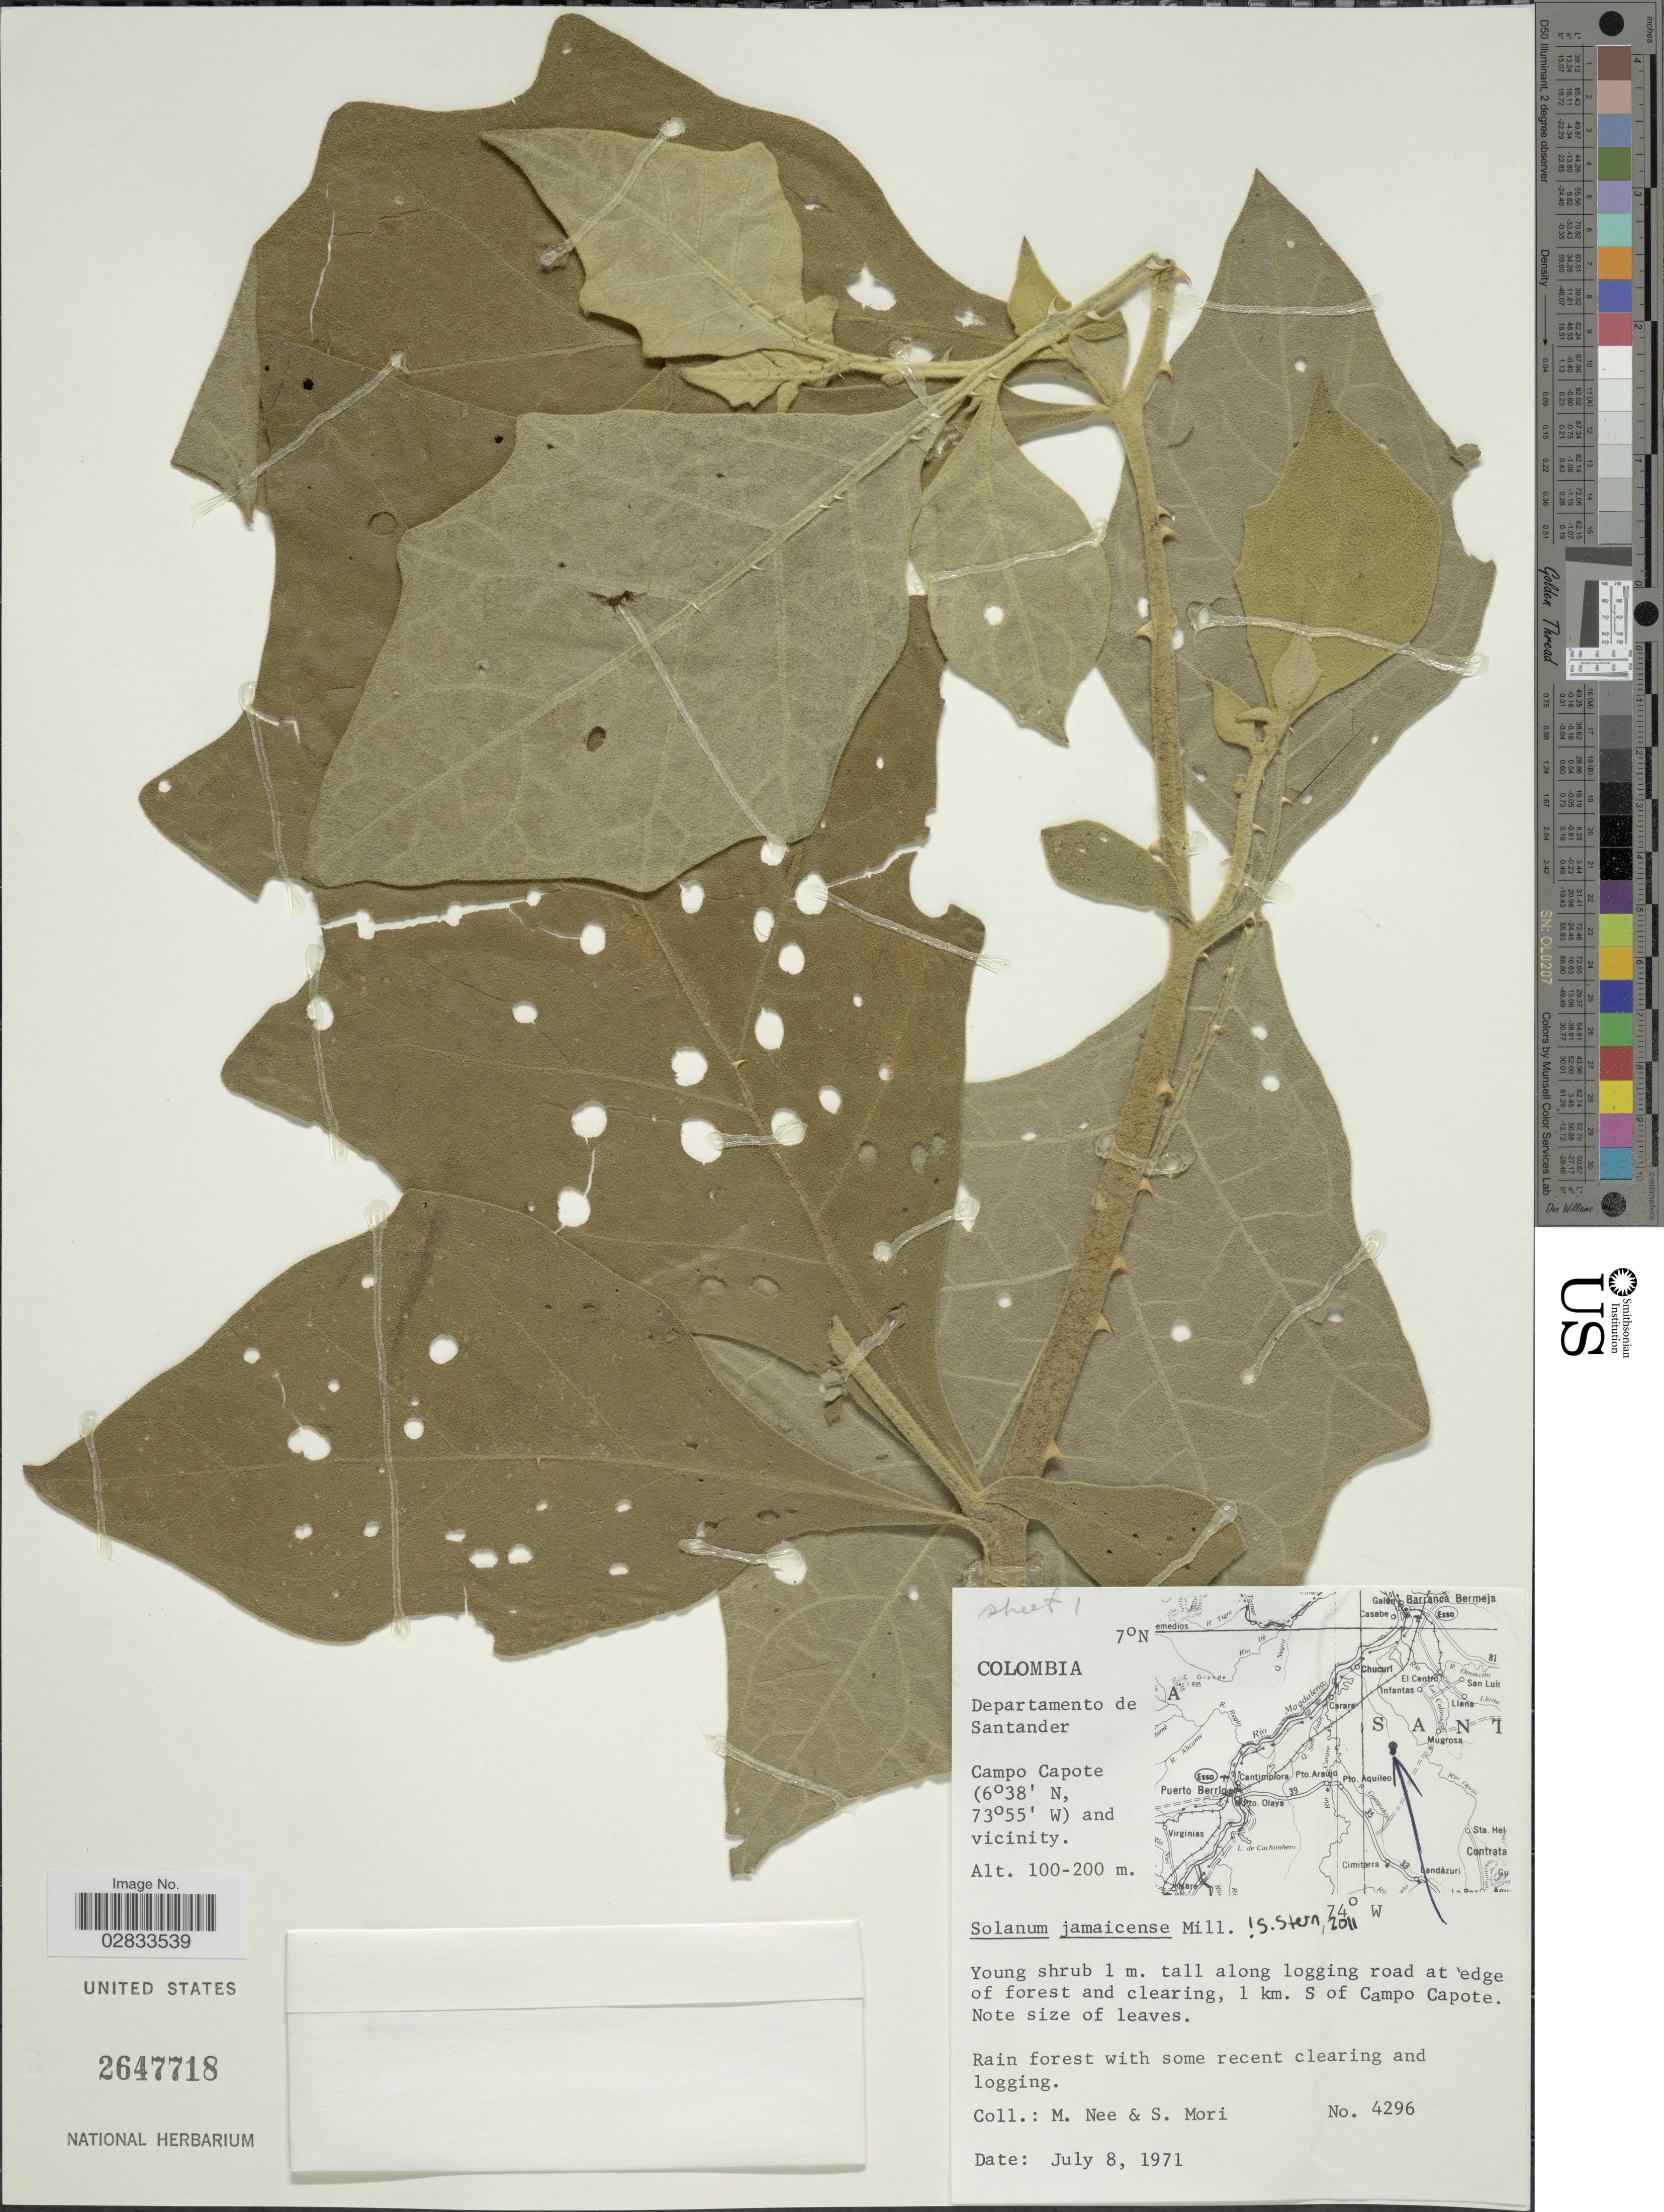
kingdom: Plantae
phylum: Tracheophyta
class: Magnoliopsida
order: Solanales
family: Solanaceae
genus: Solanum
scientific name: Solanum jamaicense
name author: Mill.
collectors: M. Nee & S. Mori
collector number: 4296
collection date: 1971-07-08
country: Colombia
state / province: Santander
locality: Departamento de Santander. Campo Capote and vicinity. Along logging road at edge of forest and clearing, 1 km. S of Campo Capote.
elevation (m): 100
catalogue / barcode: US 2647718